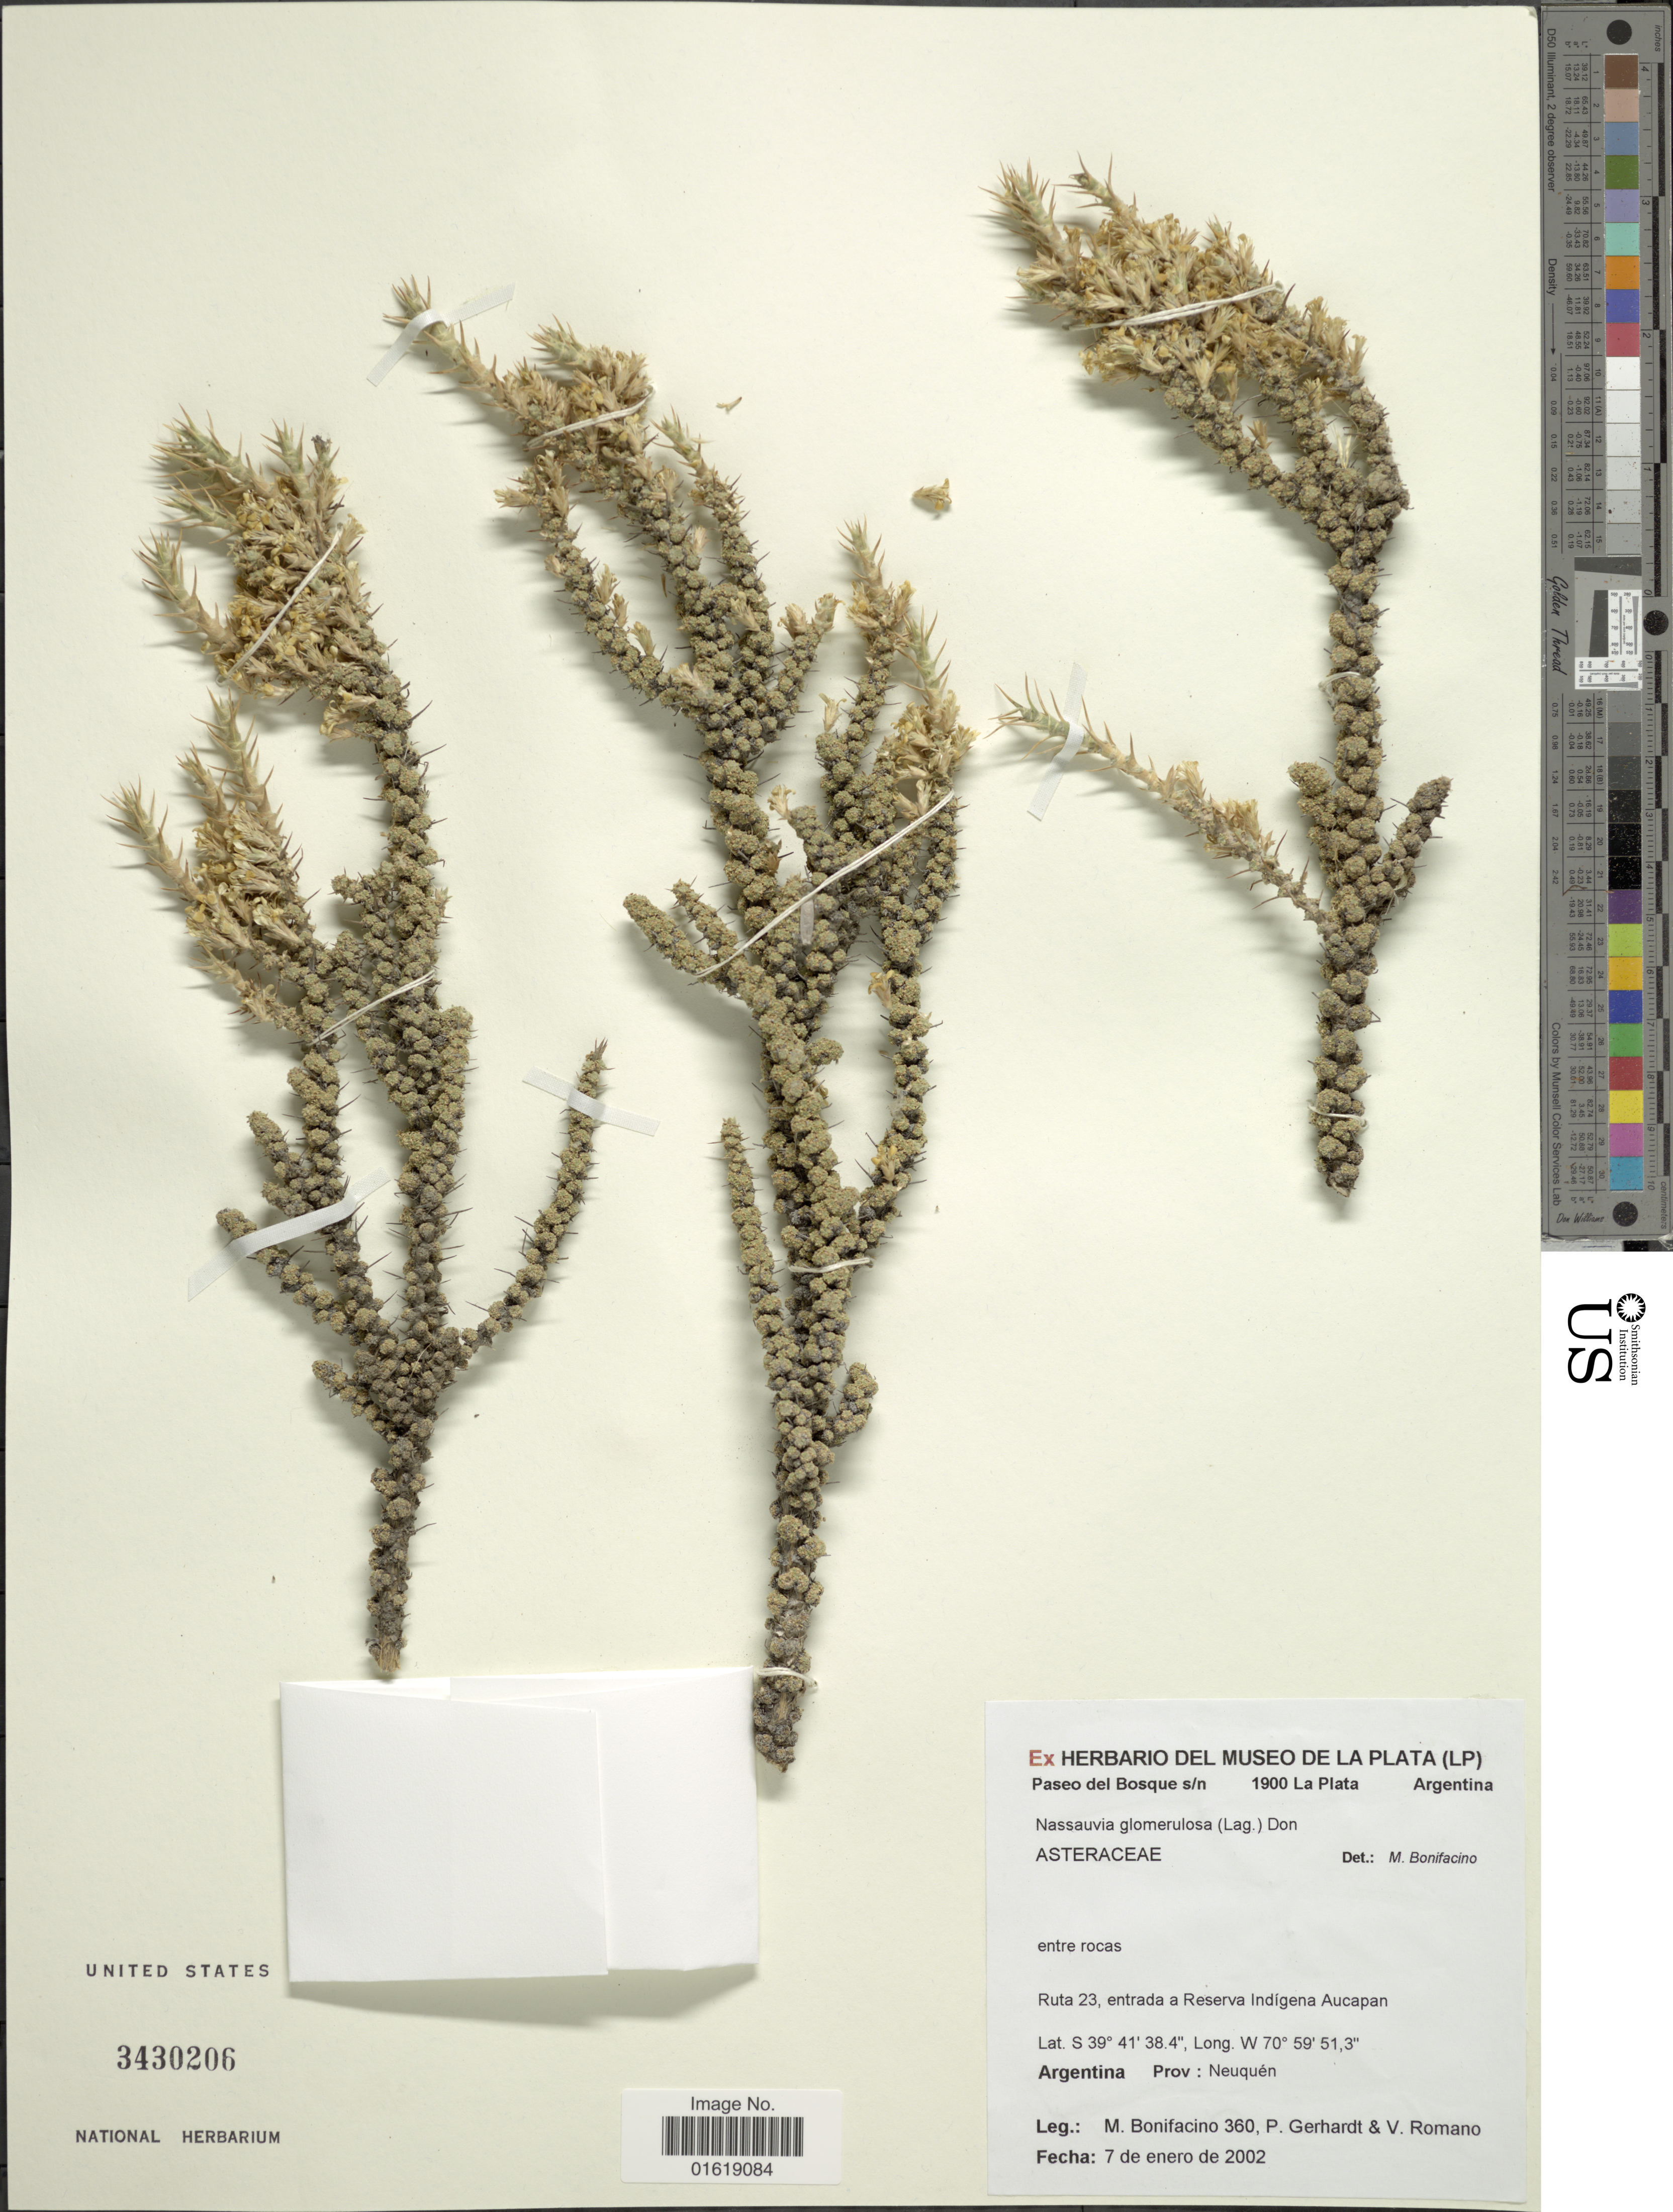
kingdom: Plantae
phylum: Tracheophyta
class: Magnoliopsida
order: Asterales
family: Asteraceae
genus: Nassauvia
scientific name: Nassauvia glomerulosa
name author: (Lag. ex Lindl.) D. Don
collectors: M. Bonifacino, P. Gerhardt & V. Romano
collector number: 0360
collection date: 2002-01-07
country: Argentina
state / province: Neuquen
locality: Ruta 23, entrada a Reserva Indígena Aucapan.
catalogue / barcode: US 3430206